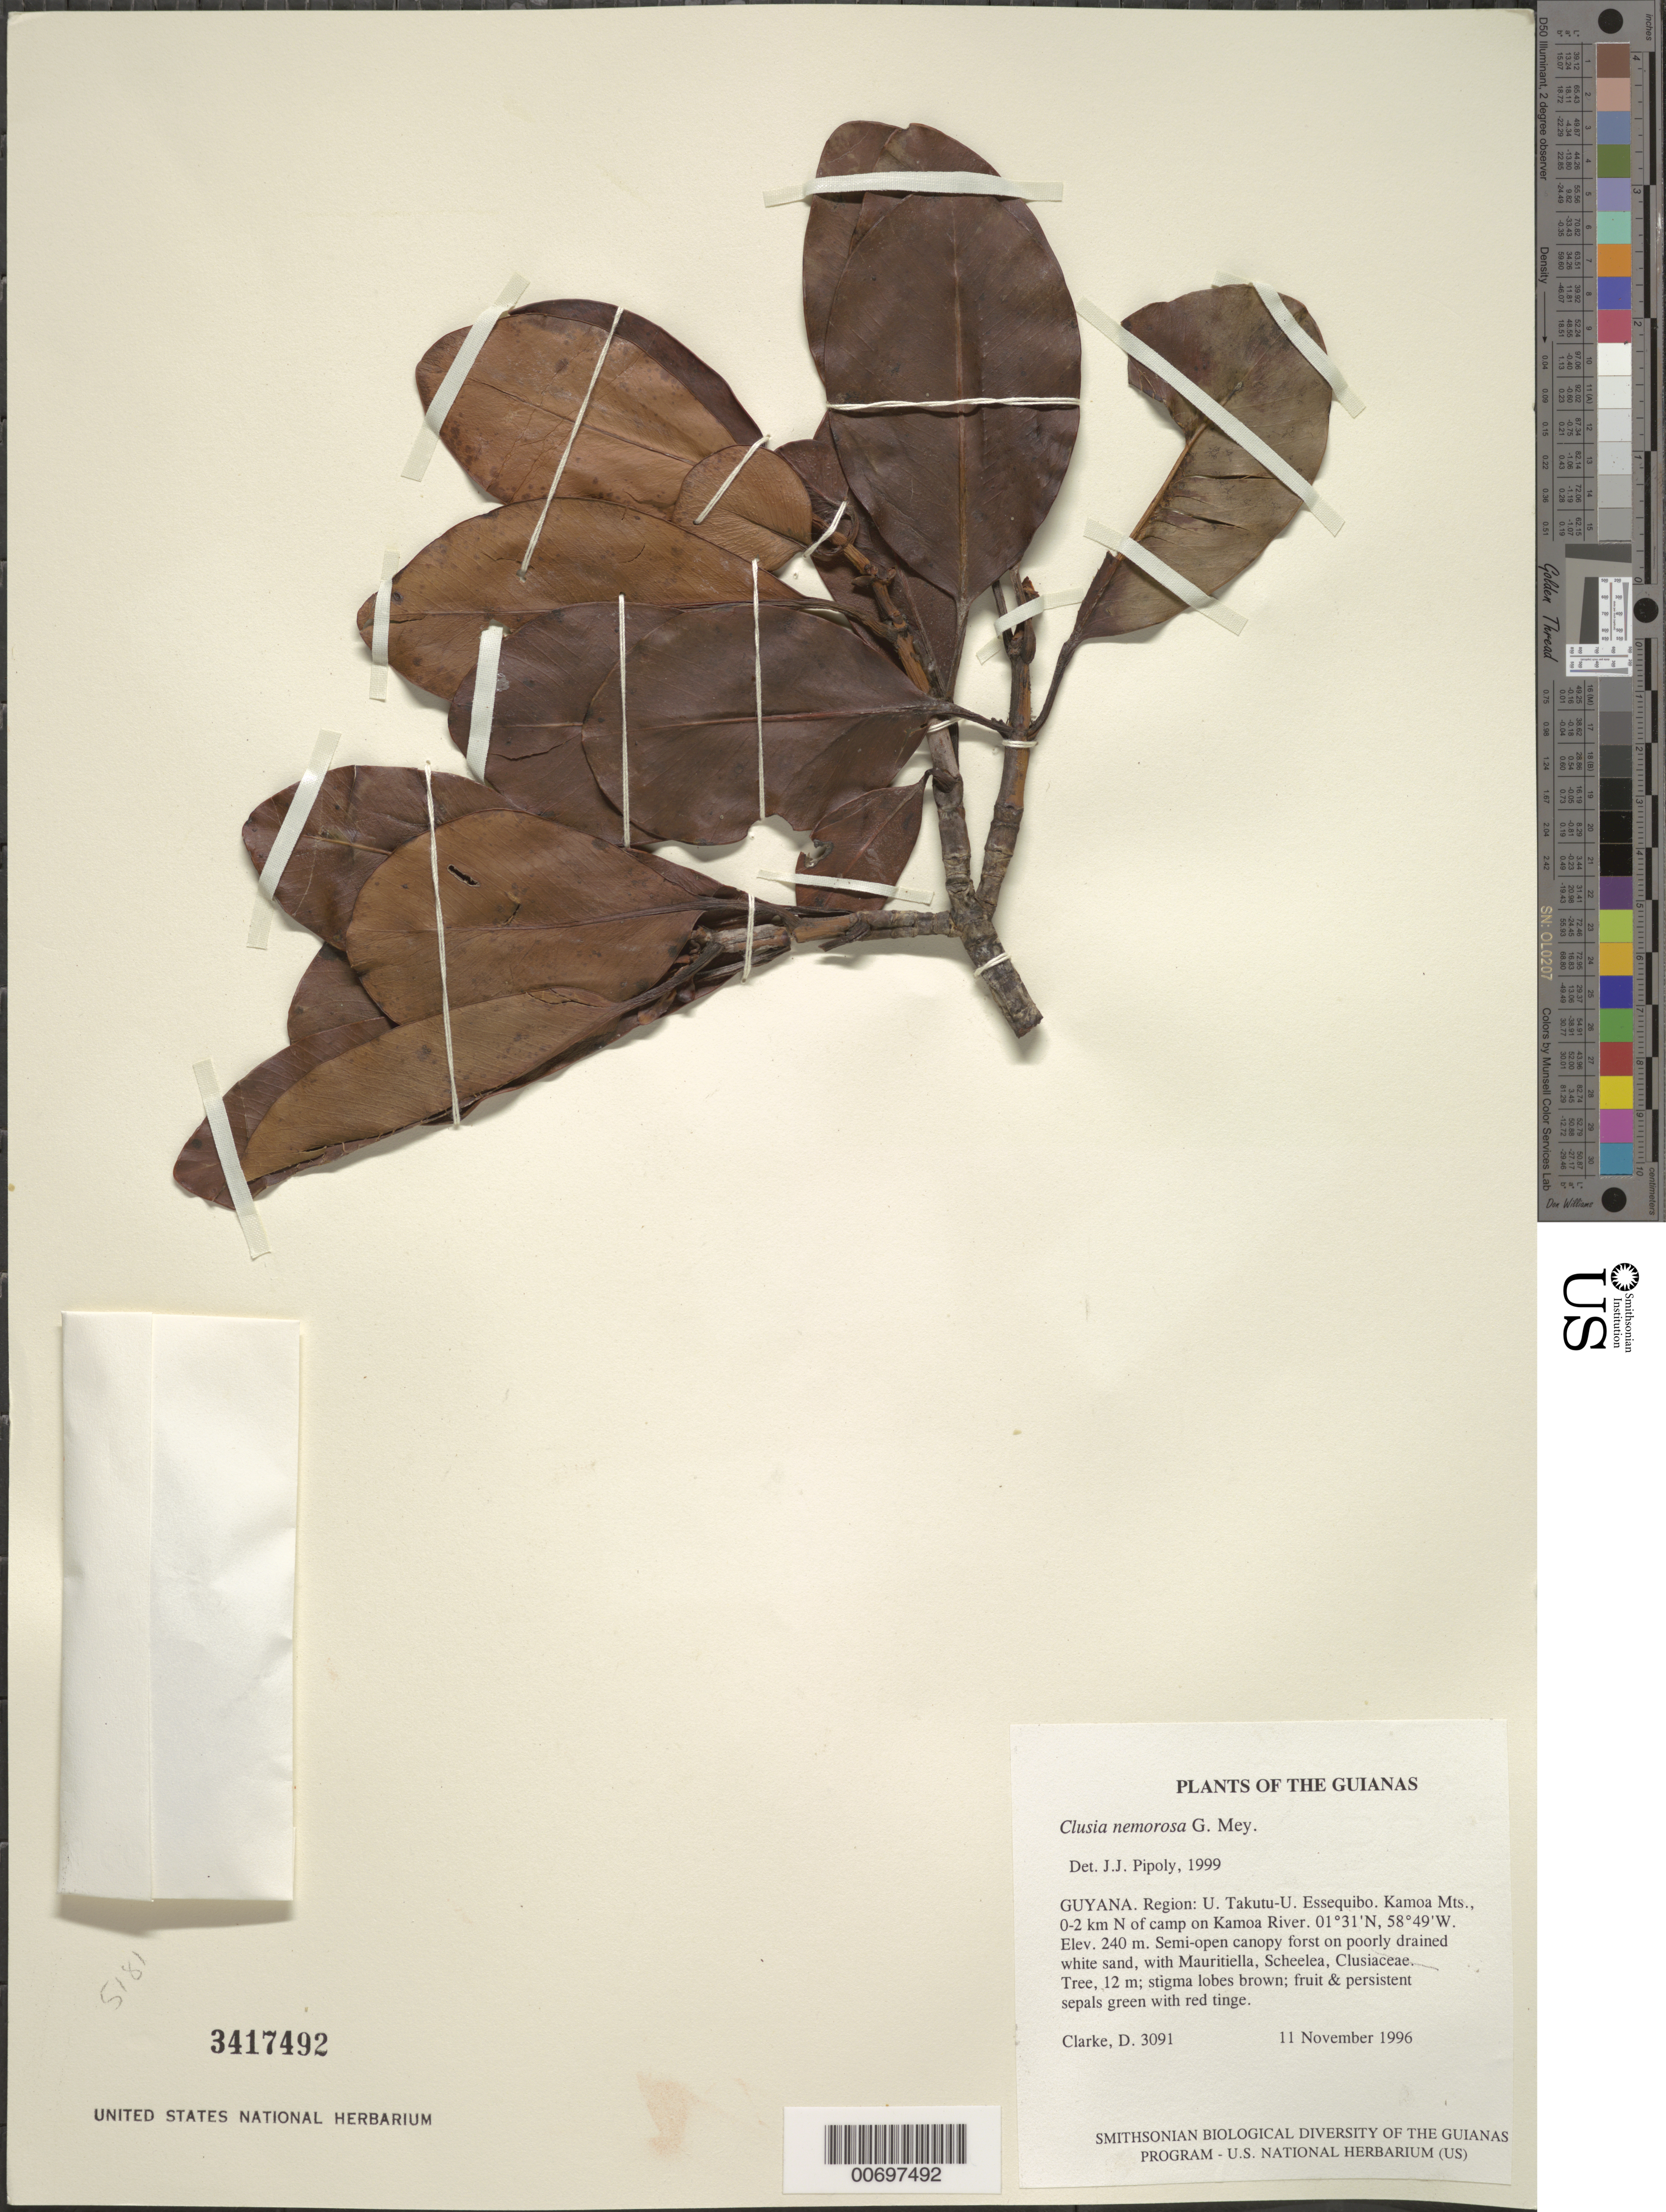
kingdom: Plantae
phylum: Tracheophyta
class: Magnoliopsida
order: Malpighiales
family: Clusiaceae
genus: Clusia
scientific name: Clusia nemorosa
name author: G. Mey.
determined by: Pipoly, J. J., III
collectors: H. D. Clarke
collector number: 3091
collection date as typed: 11 November 1996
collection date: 1996-11-11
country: Guyana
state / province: U. Takutu-U. Essequibo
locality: Kamoa Mts., 0-2 km N of camp on Kamoa River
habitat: Semi-open canopy forest on poorly drained white sand, with Mauritiella, Scheelea, Clusiaceae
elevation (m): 240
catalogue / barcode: US 3417492